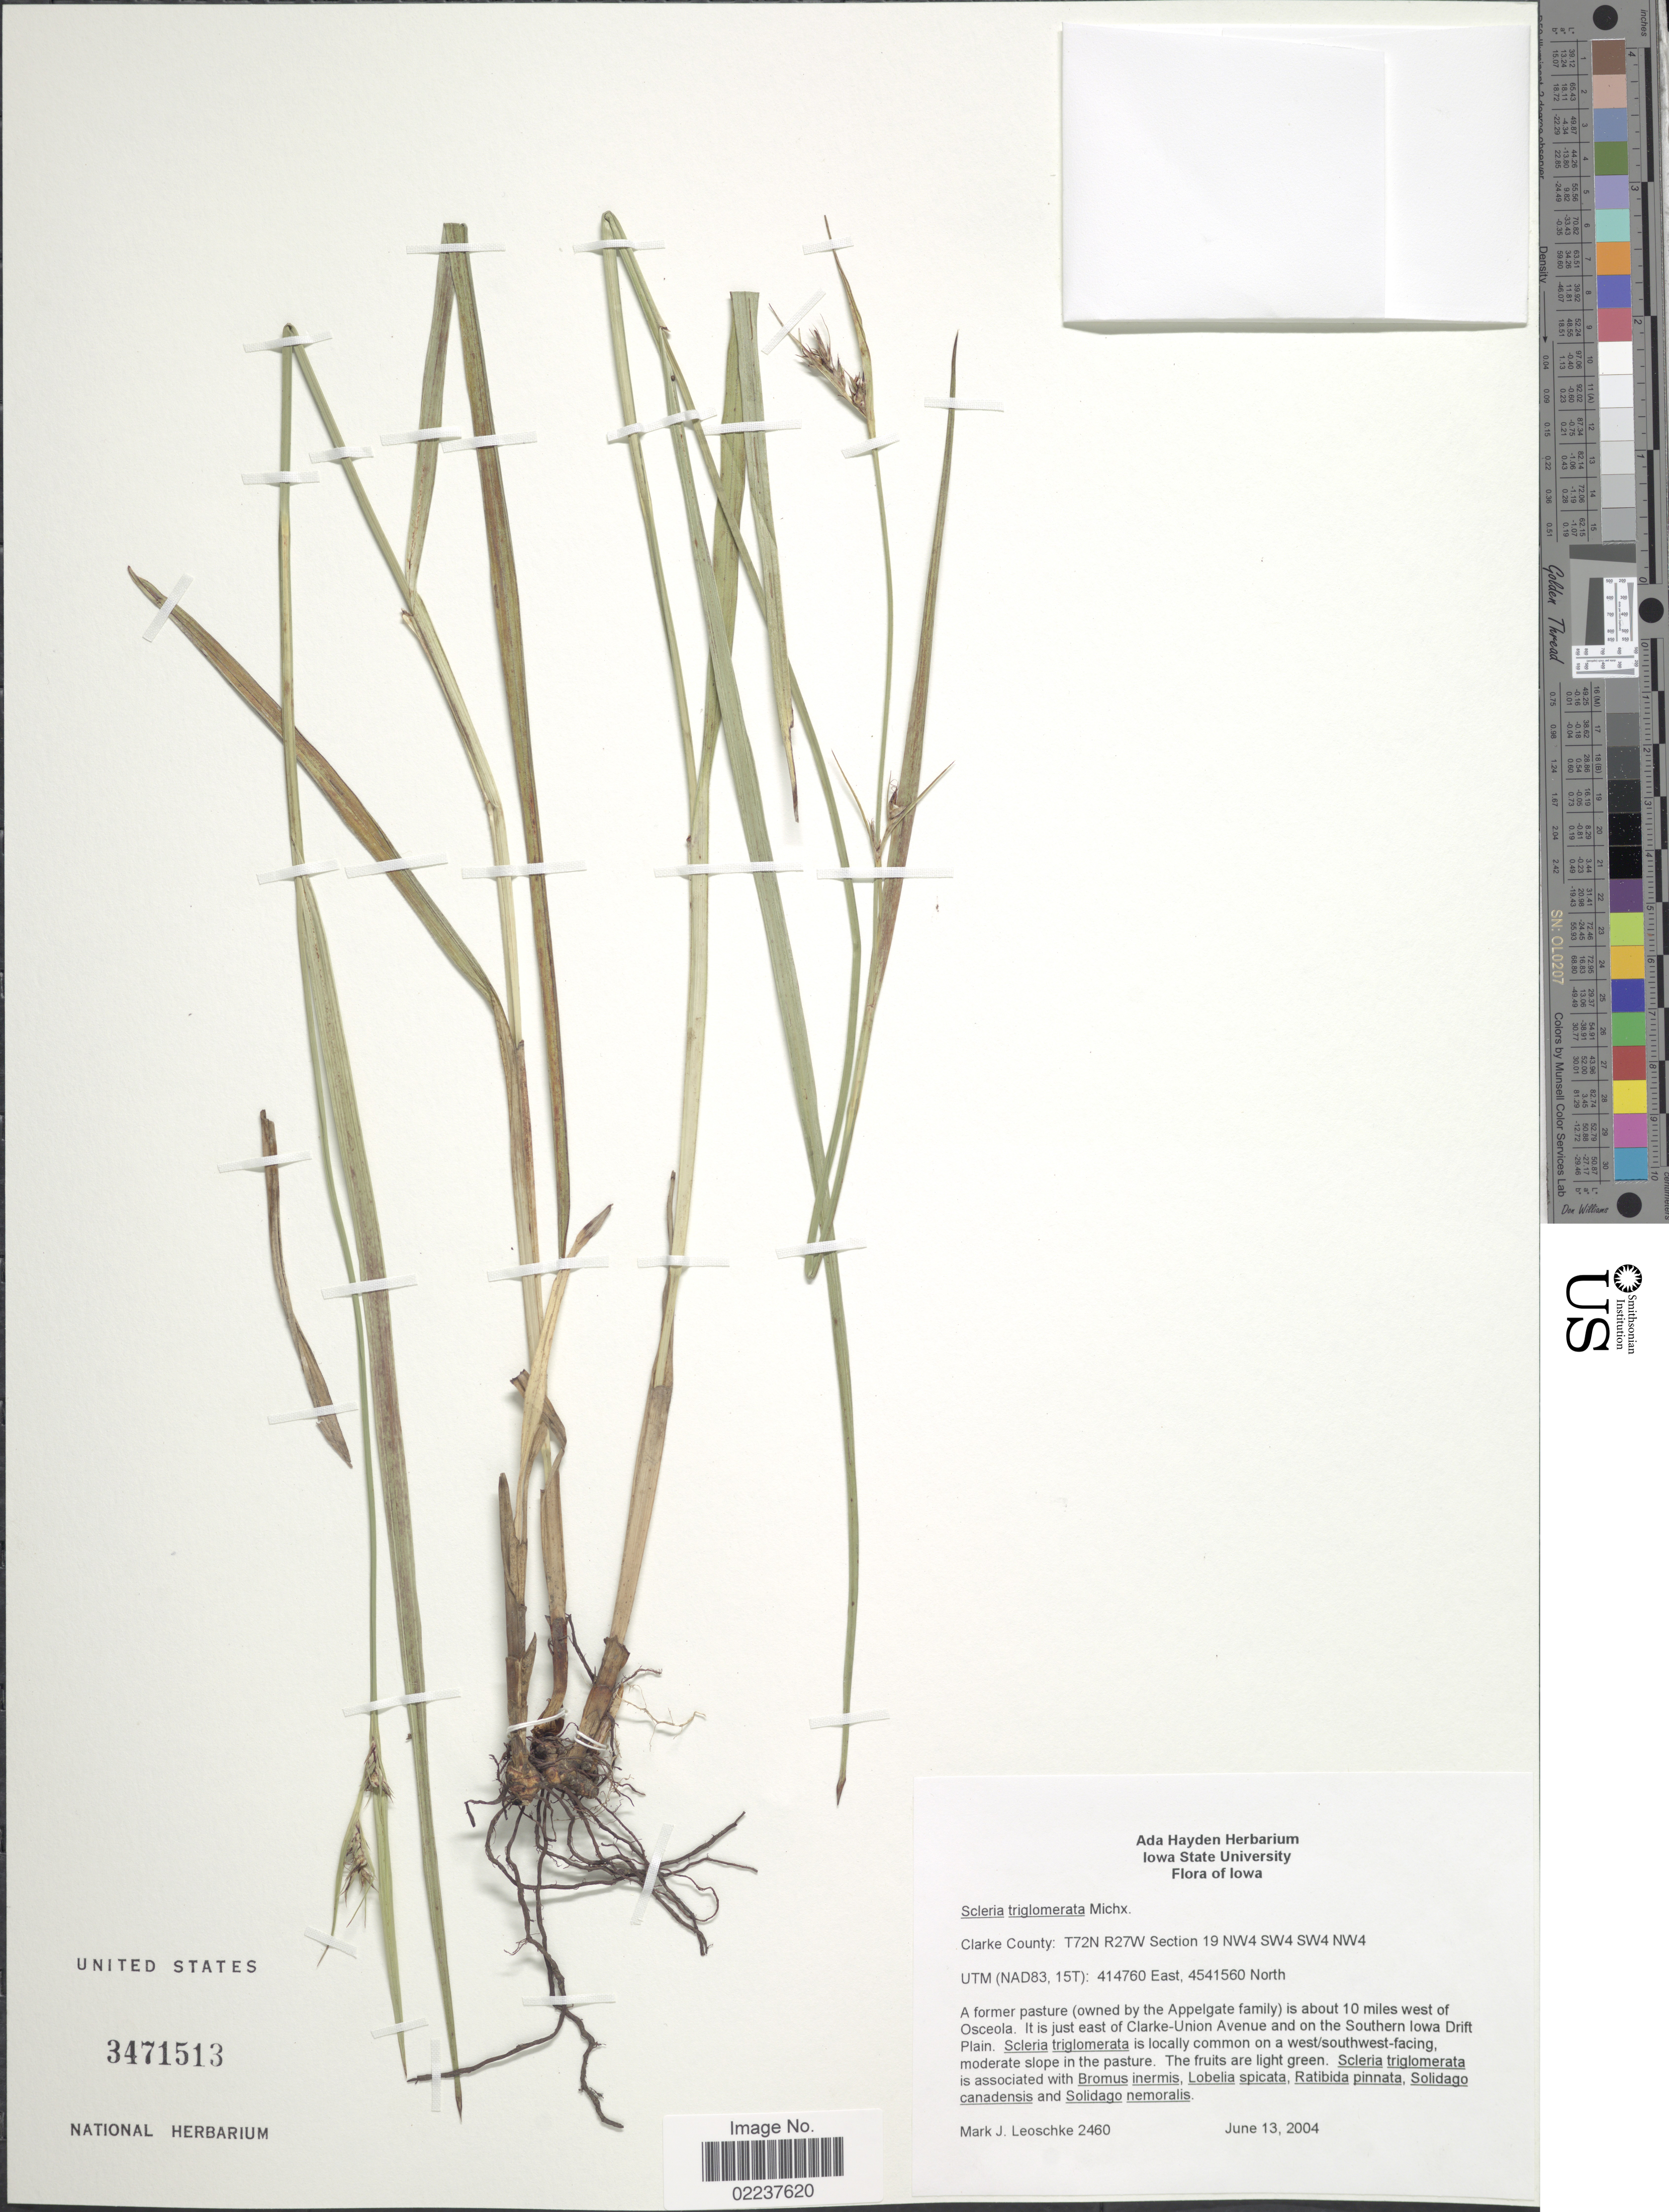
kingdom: Plantae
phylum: Tracheophyta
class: Liliopsida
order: Poales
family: Cyperaceae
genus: Scleria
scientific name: Scleria triglomerata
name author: Michx.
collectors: M. J. Leoschke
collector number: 2460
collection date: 2004-06-13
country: United States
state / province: Iowa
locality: Clarke County: T72N R27W Section 19 NW4 SW4 SW4 NW4, UTM (NAD83, 15T), A former pasture (owned by the Applegate family) is about 10 miles west of Osceola. It is just east of Clarke-Union Avenue and on the Southern Iowa Drift Plain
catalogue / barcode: US 3471513